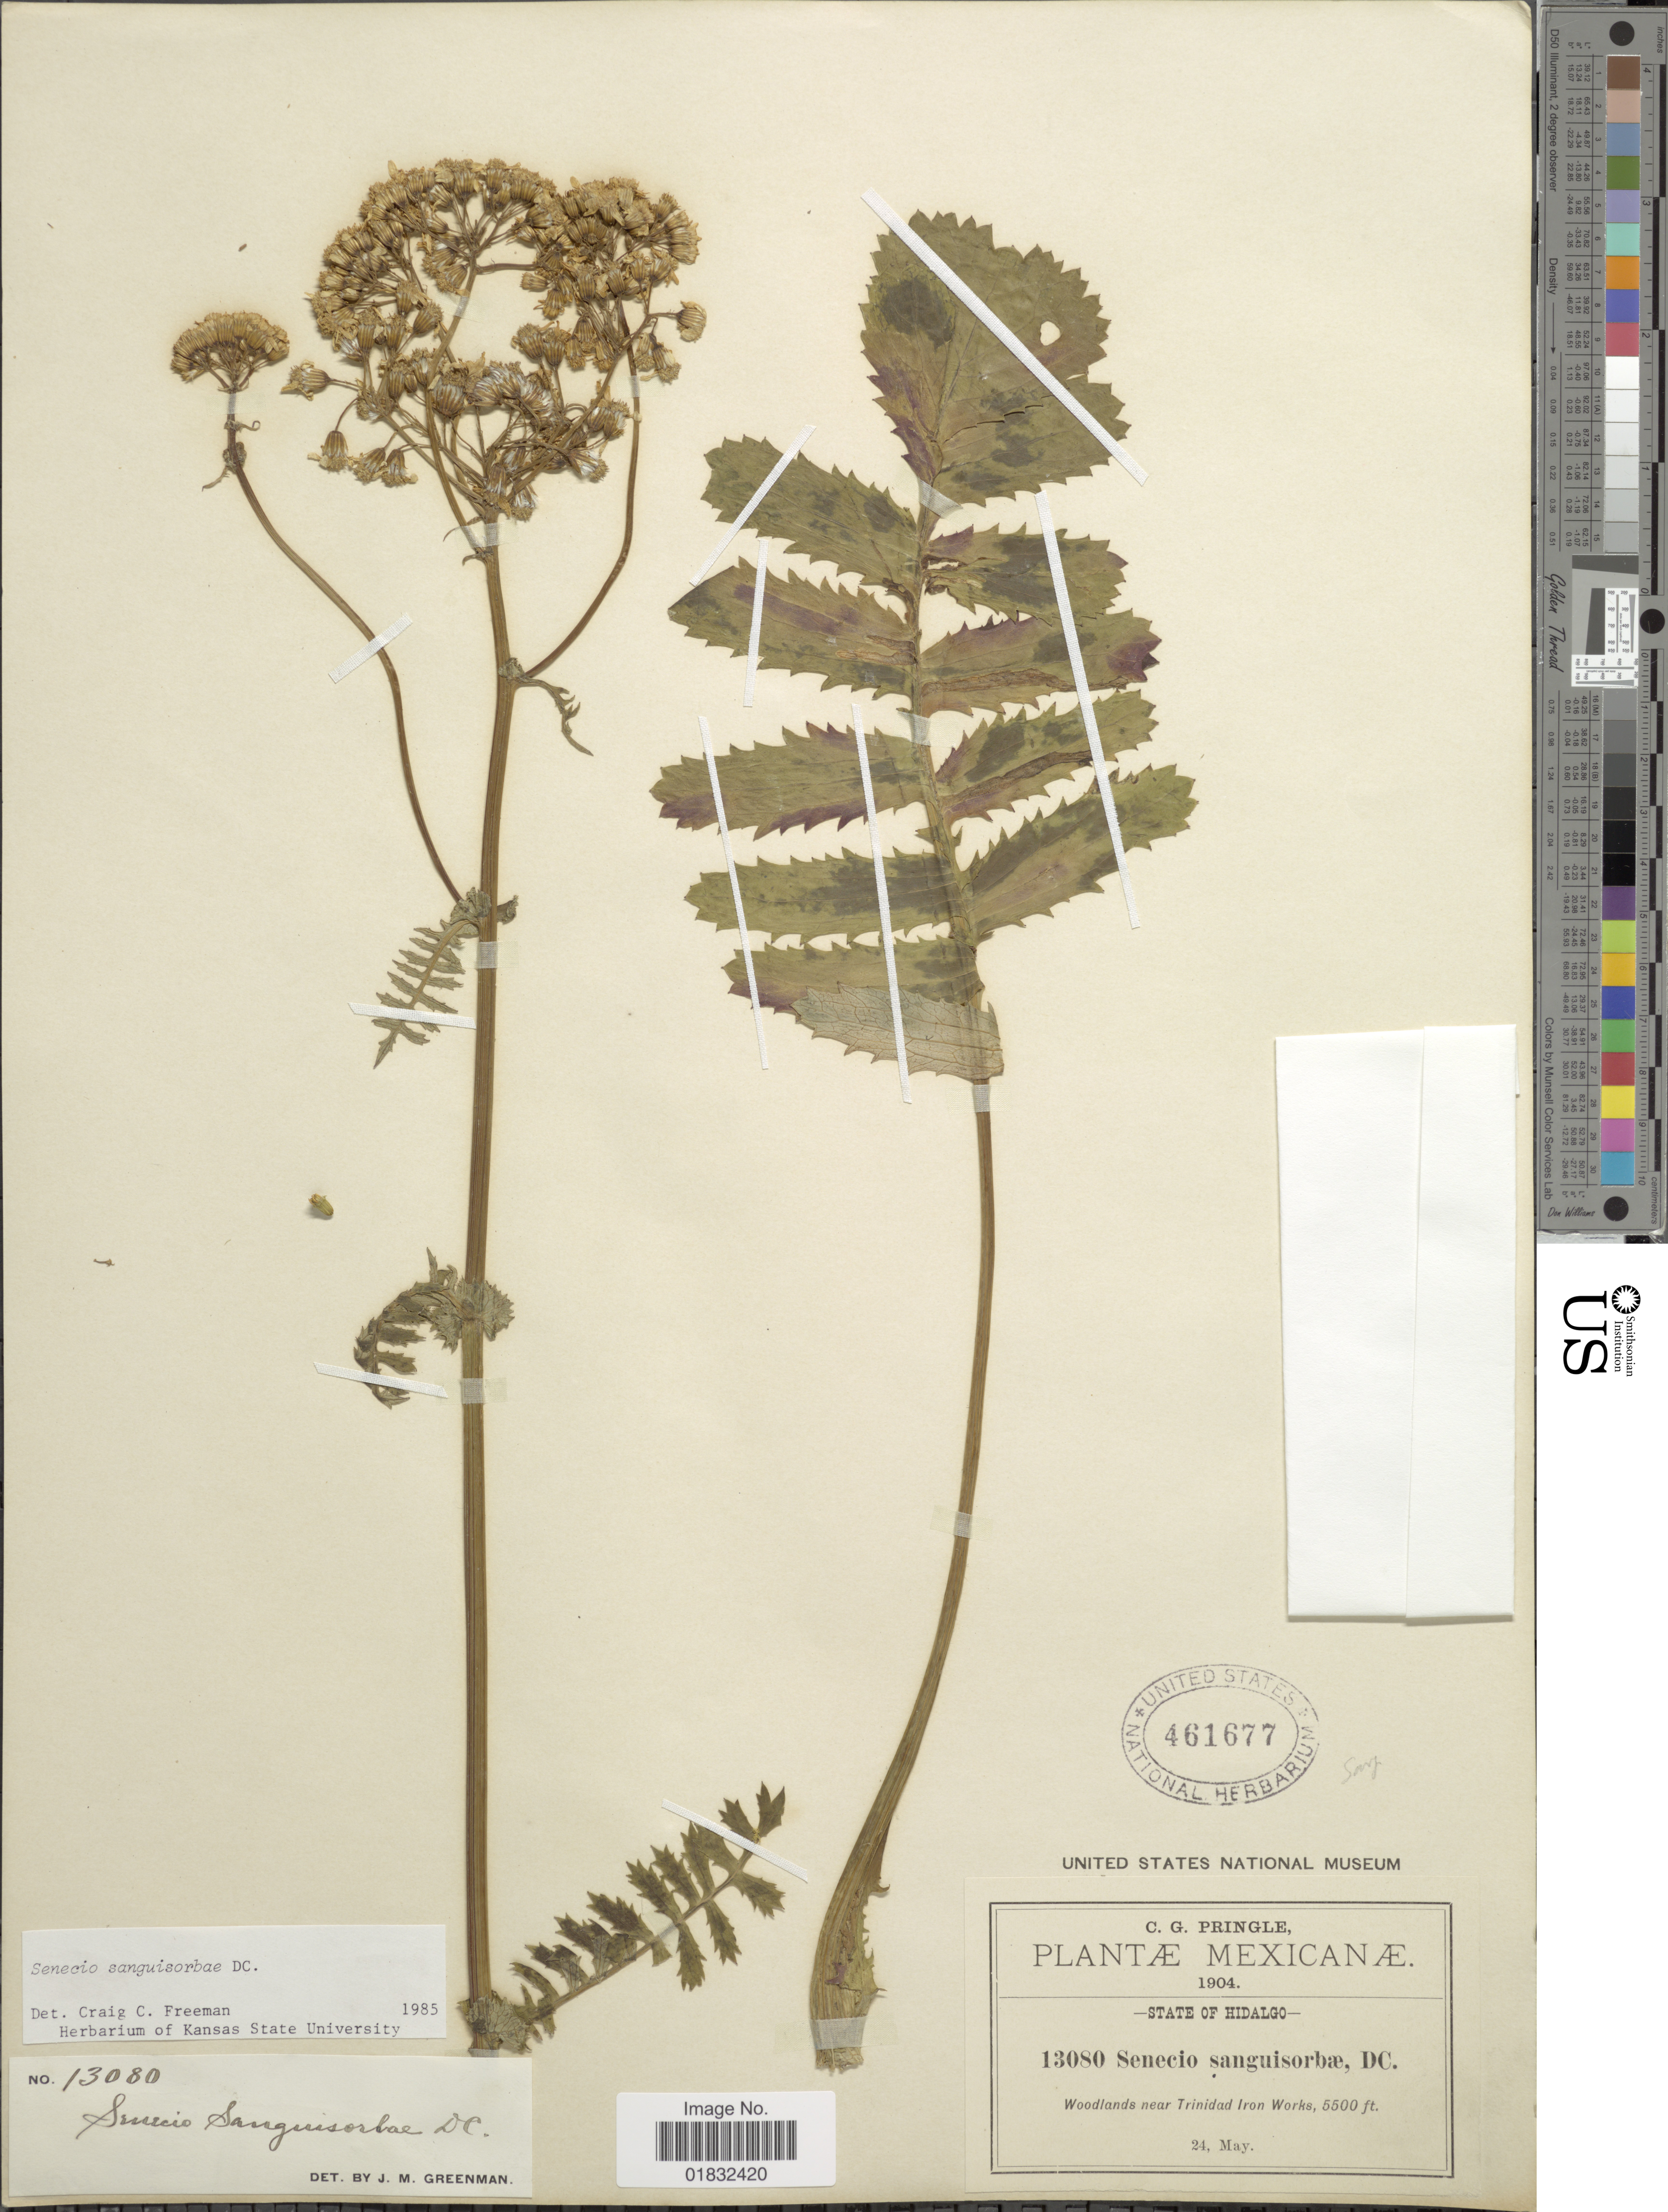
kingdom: Plantae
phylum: Tracheophyta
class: Magnoliopsida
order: Asterales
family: Asteraceae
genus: Packera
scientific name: Packera sanguisorboides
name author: (Rydb.) W.A. Weber & Á. Löve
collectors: C. G. Pringle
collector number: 13080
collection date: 1904-05-24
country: Mexico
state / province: Hidalgo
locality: Woodlands near Trinidad Iron Works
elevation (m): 1676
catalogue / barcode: US 461677